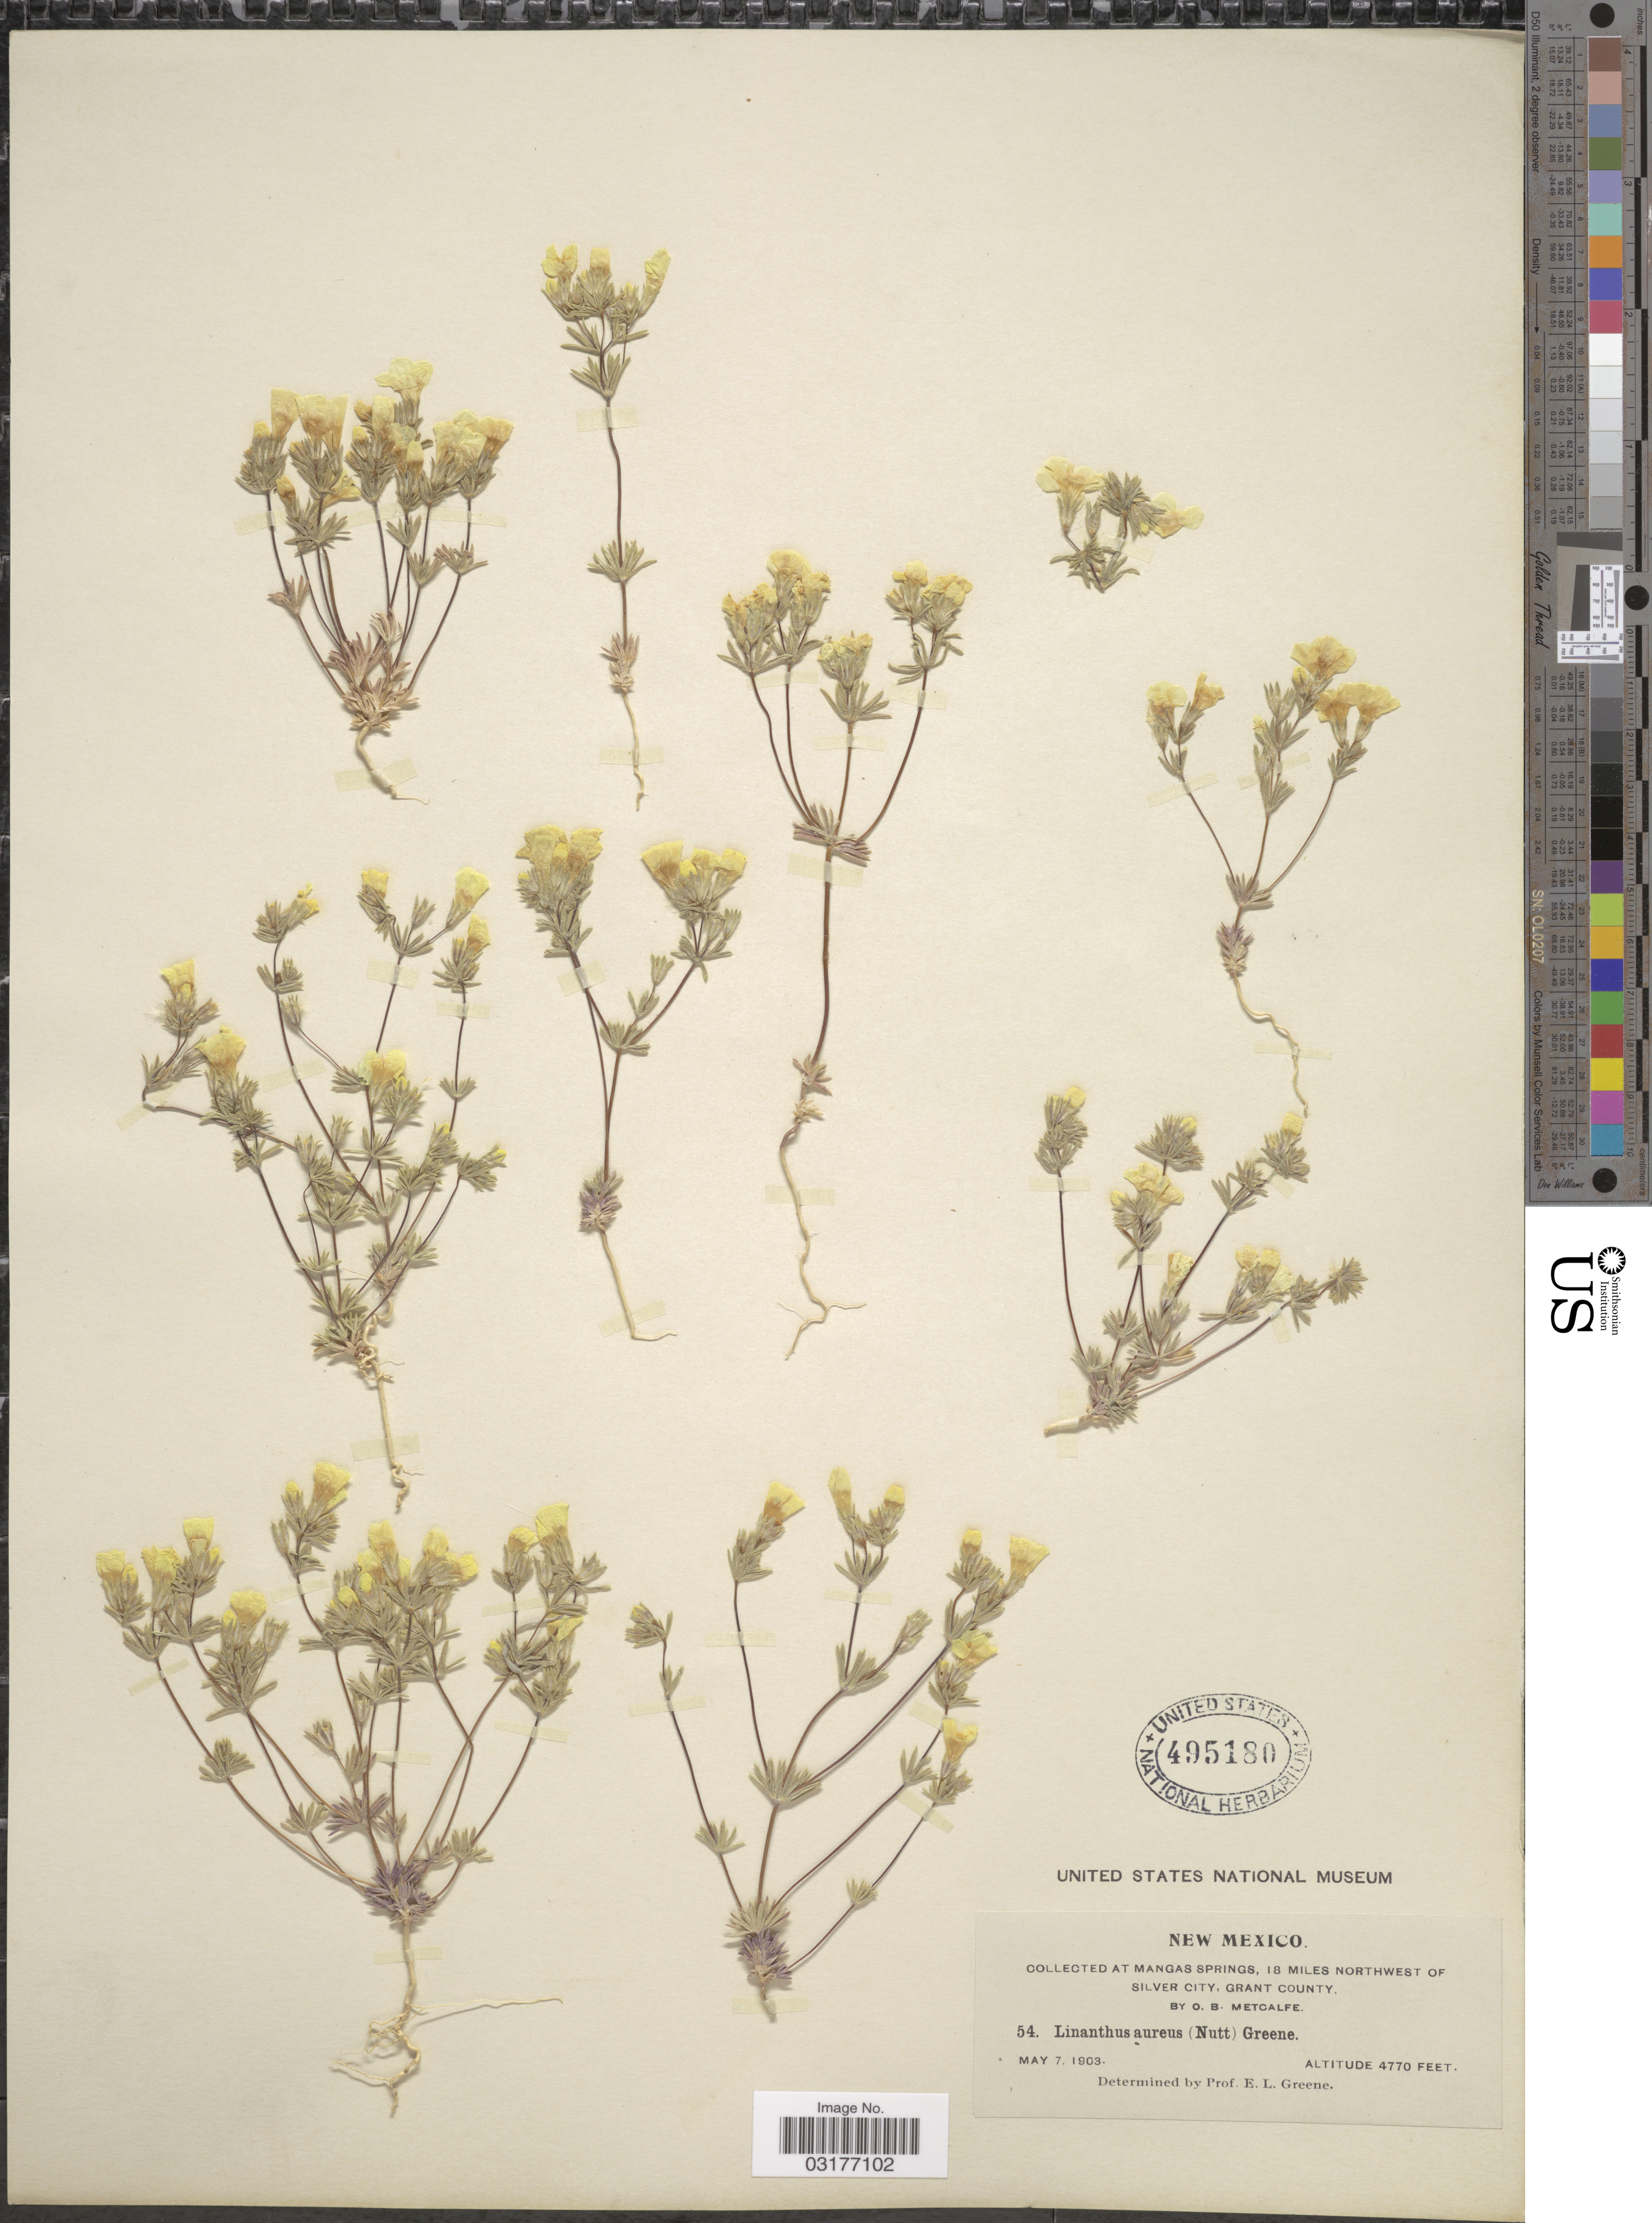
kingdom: Plantae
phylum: Tracheophyta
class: Magnoliopsida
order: Ericales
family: Polemoniaceae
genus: Leptosiphon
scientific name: Leptosiphon chrysanthus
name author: J.M. Porter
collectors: O. B. Metcalfe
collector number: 54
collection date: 1903-05-07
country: United States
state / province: New Mexico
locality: Mangas Springs, 18 miles Northwest of Silver City, Grant County.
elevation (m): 1454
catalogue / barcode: US 495180